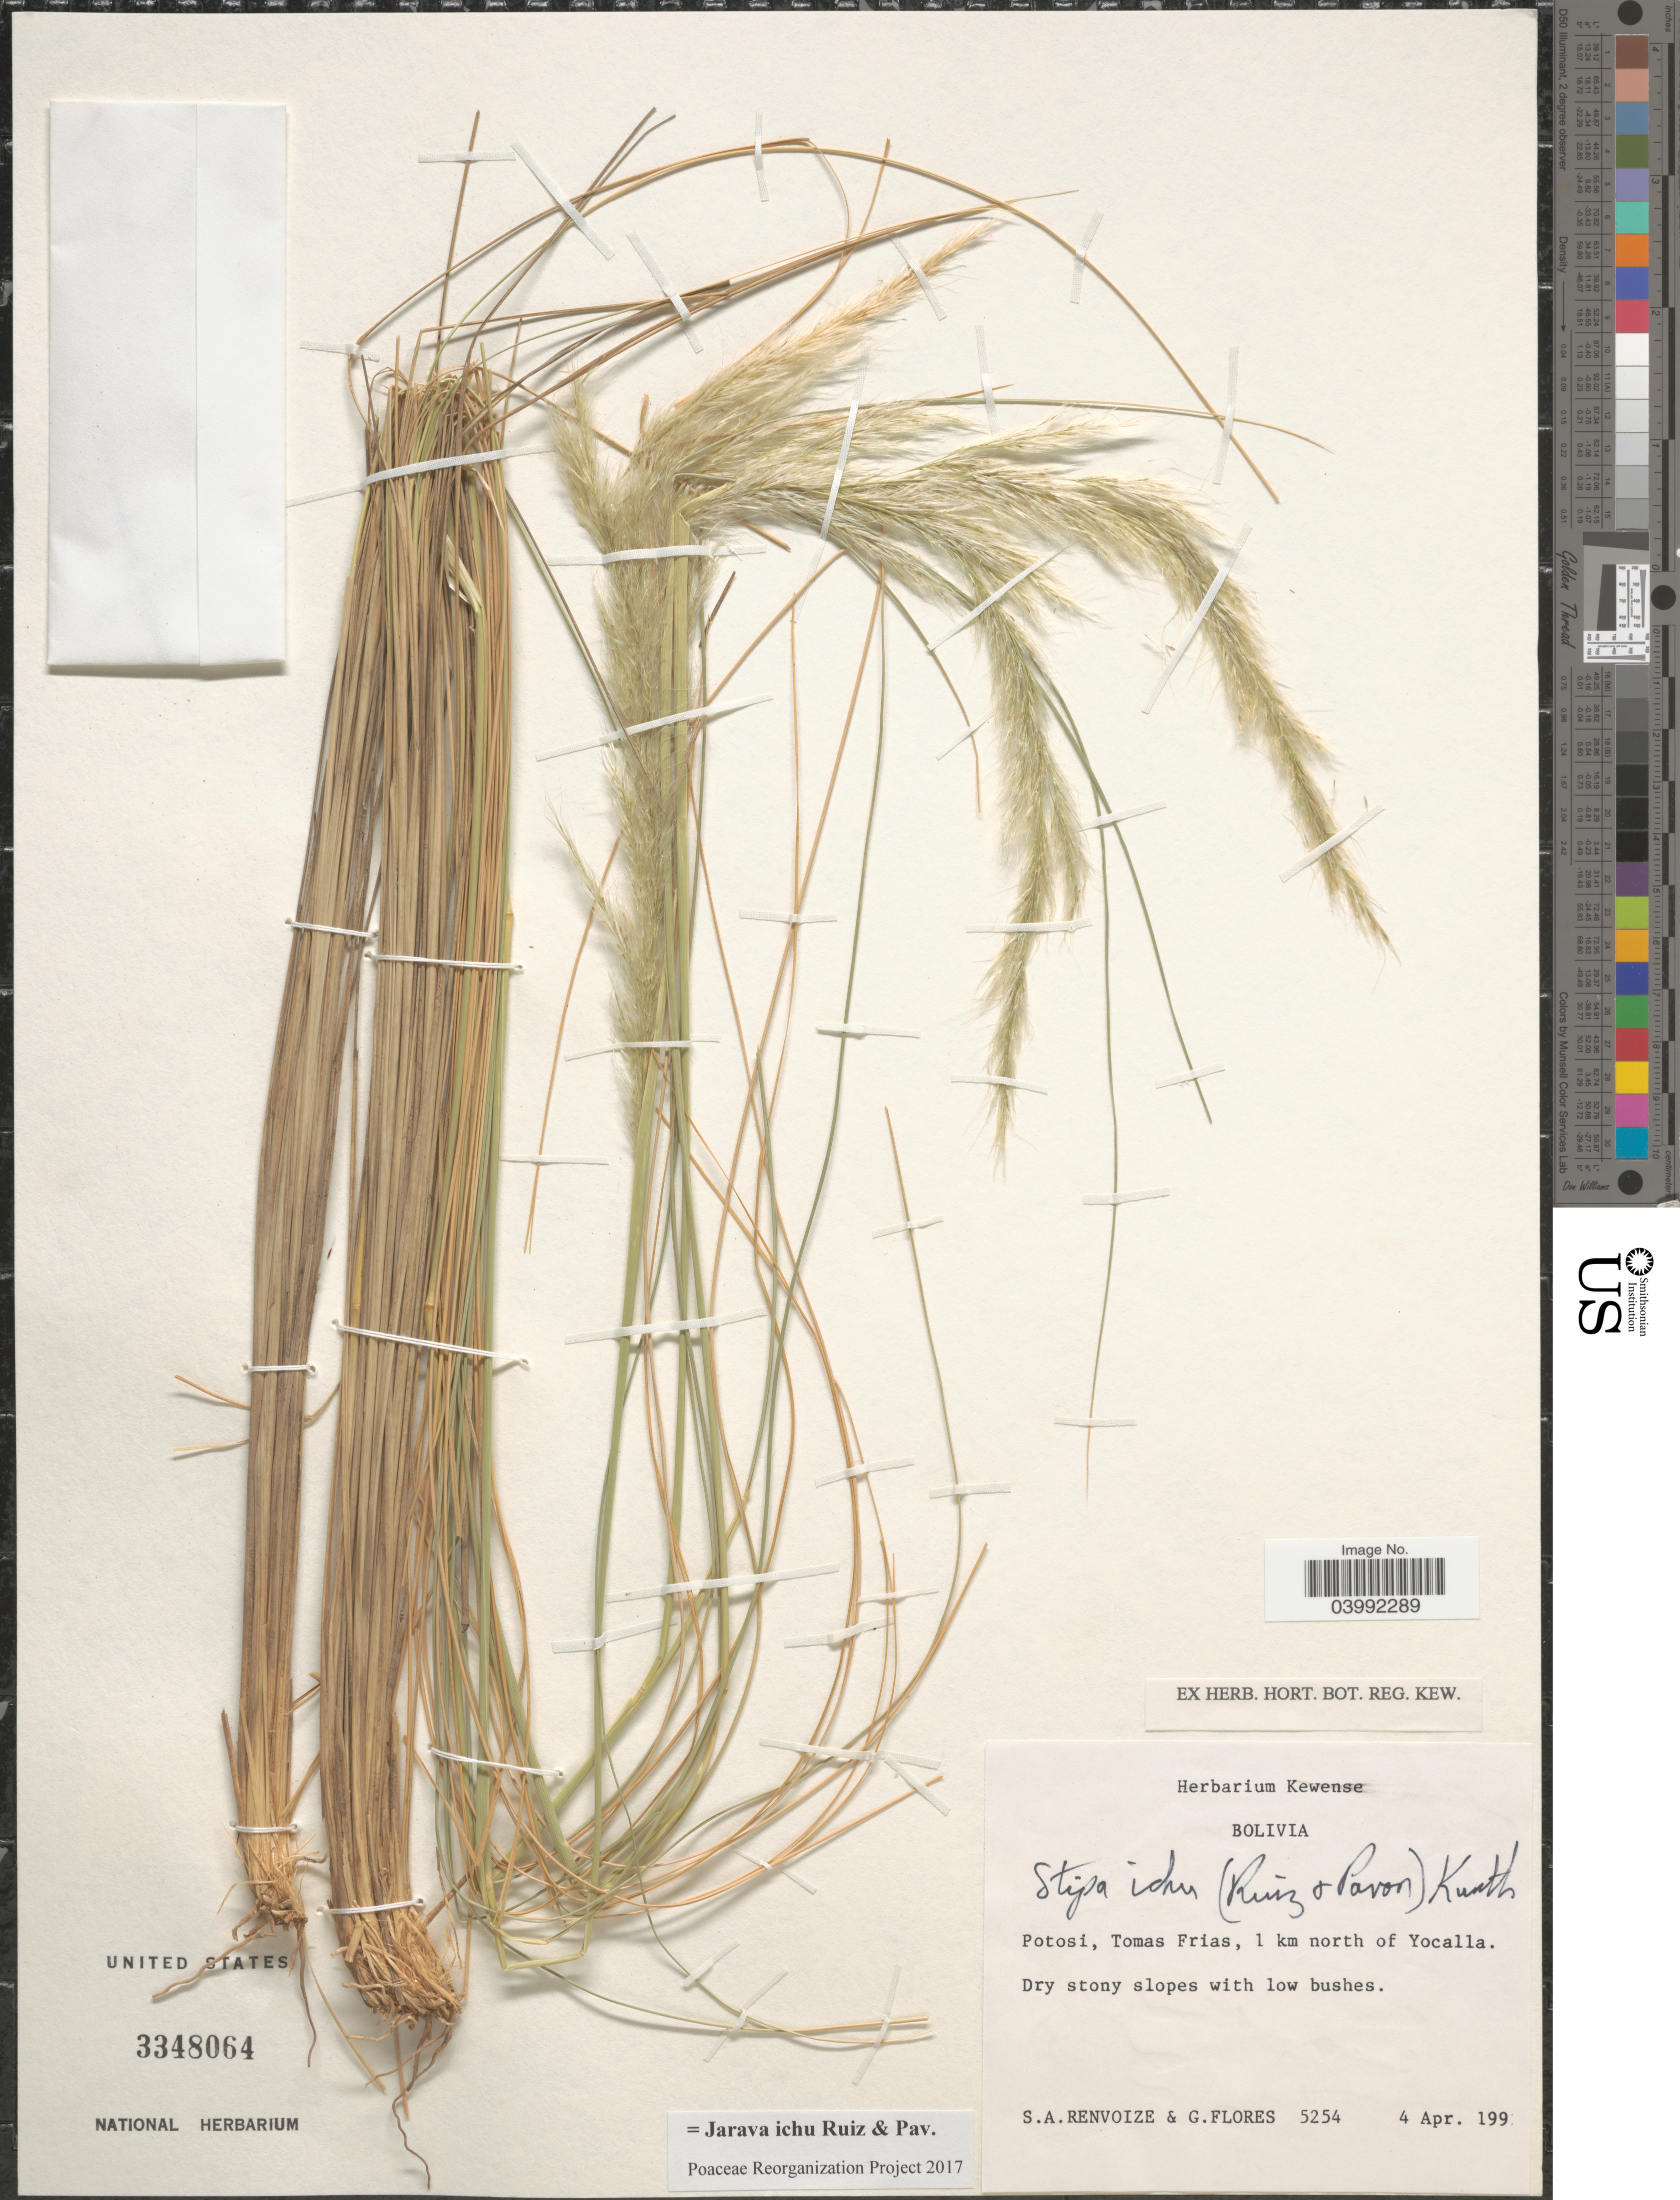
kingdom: Plantae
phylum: Tracheophyta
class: Liliopsida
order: Poales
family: Poaceae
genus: Jarava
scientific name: Jarava ichu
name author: Ruiz & Pav.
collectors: S. A. Renvoize & G. Flores F.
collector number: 5254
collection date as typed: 4 Apr. 199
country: Bolivia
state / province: Potosi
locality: Tomas Frias, 1 km north of Yocalla.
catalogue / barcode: US 3348064